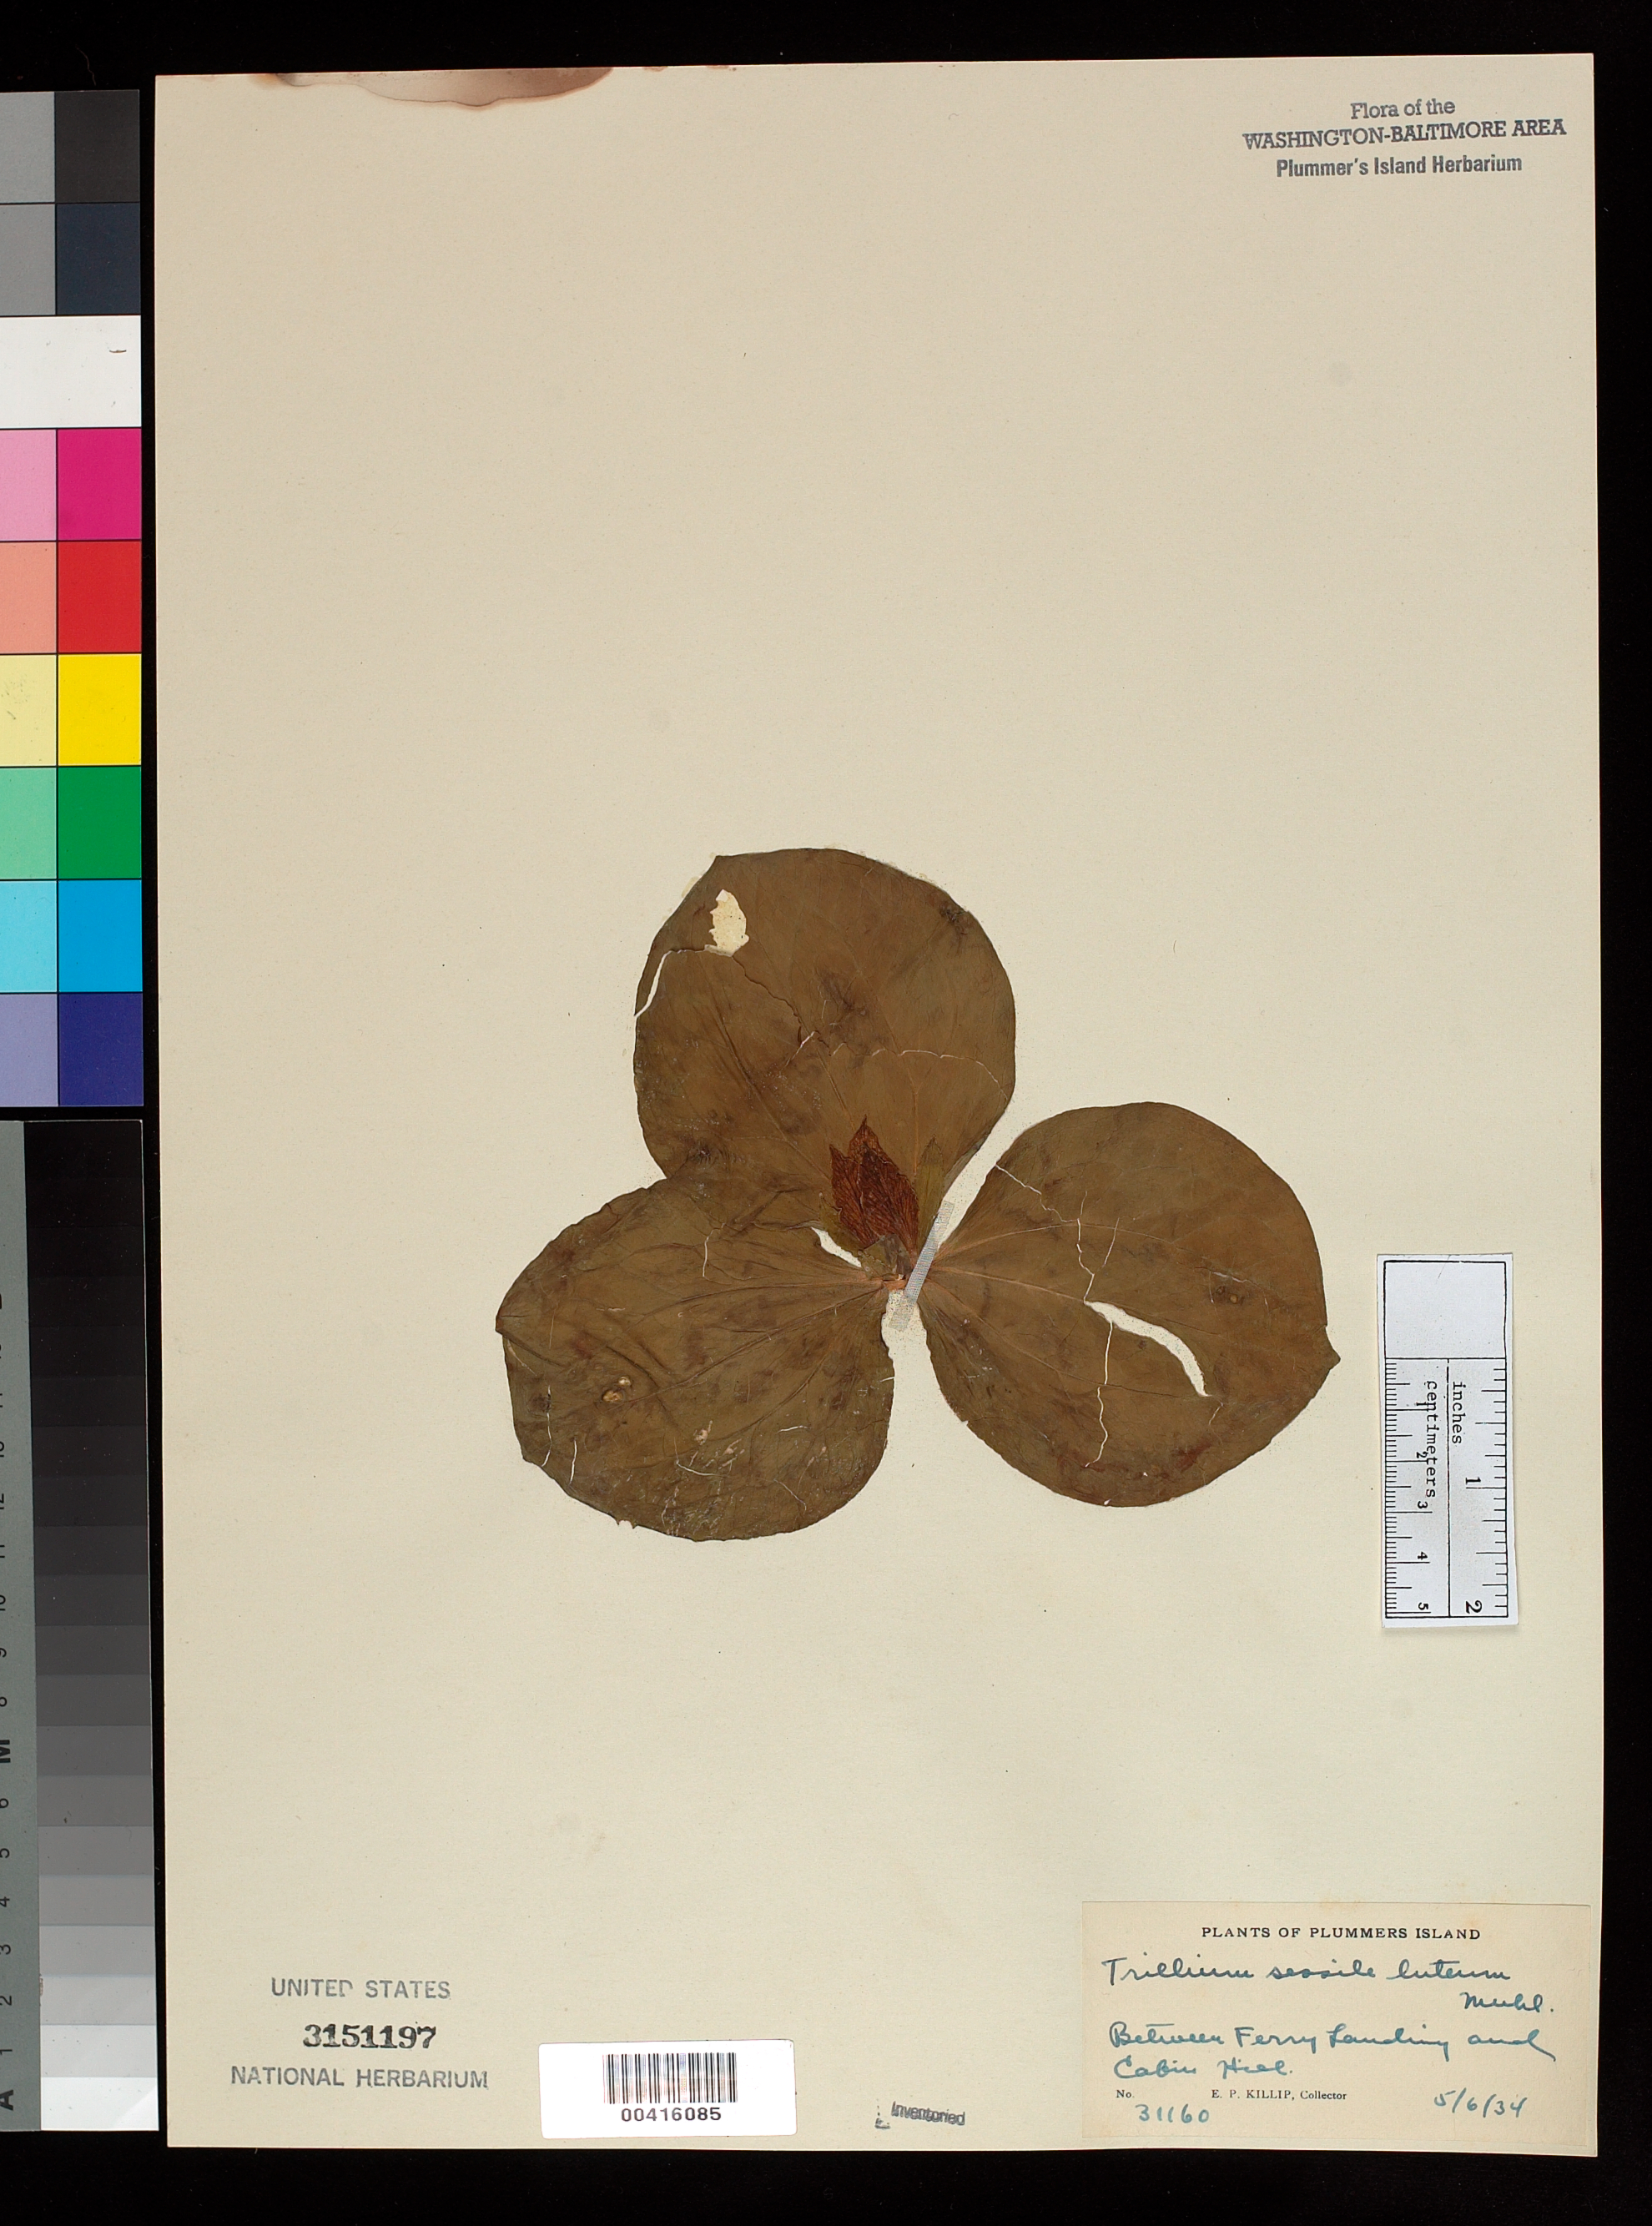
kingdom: Plantae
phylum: Tracheophyta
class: Liliopsida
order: Liliales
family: Melanthiaceae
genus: Trillium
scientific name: Trillium sessile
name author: L.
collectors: E. P. Killip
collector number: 31160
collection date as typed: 06 May 1934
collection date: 1934-05-06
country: United States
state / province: Maryland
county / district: Montgomery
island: Plummers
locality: Plummer's Island; between Ferry Landing and Cabin Hill C. & O. Canal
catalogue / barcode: US 3151197